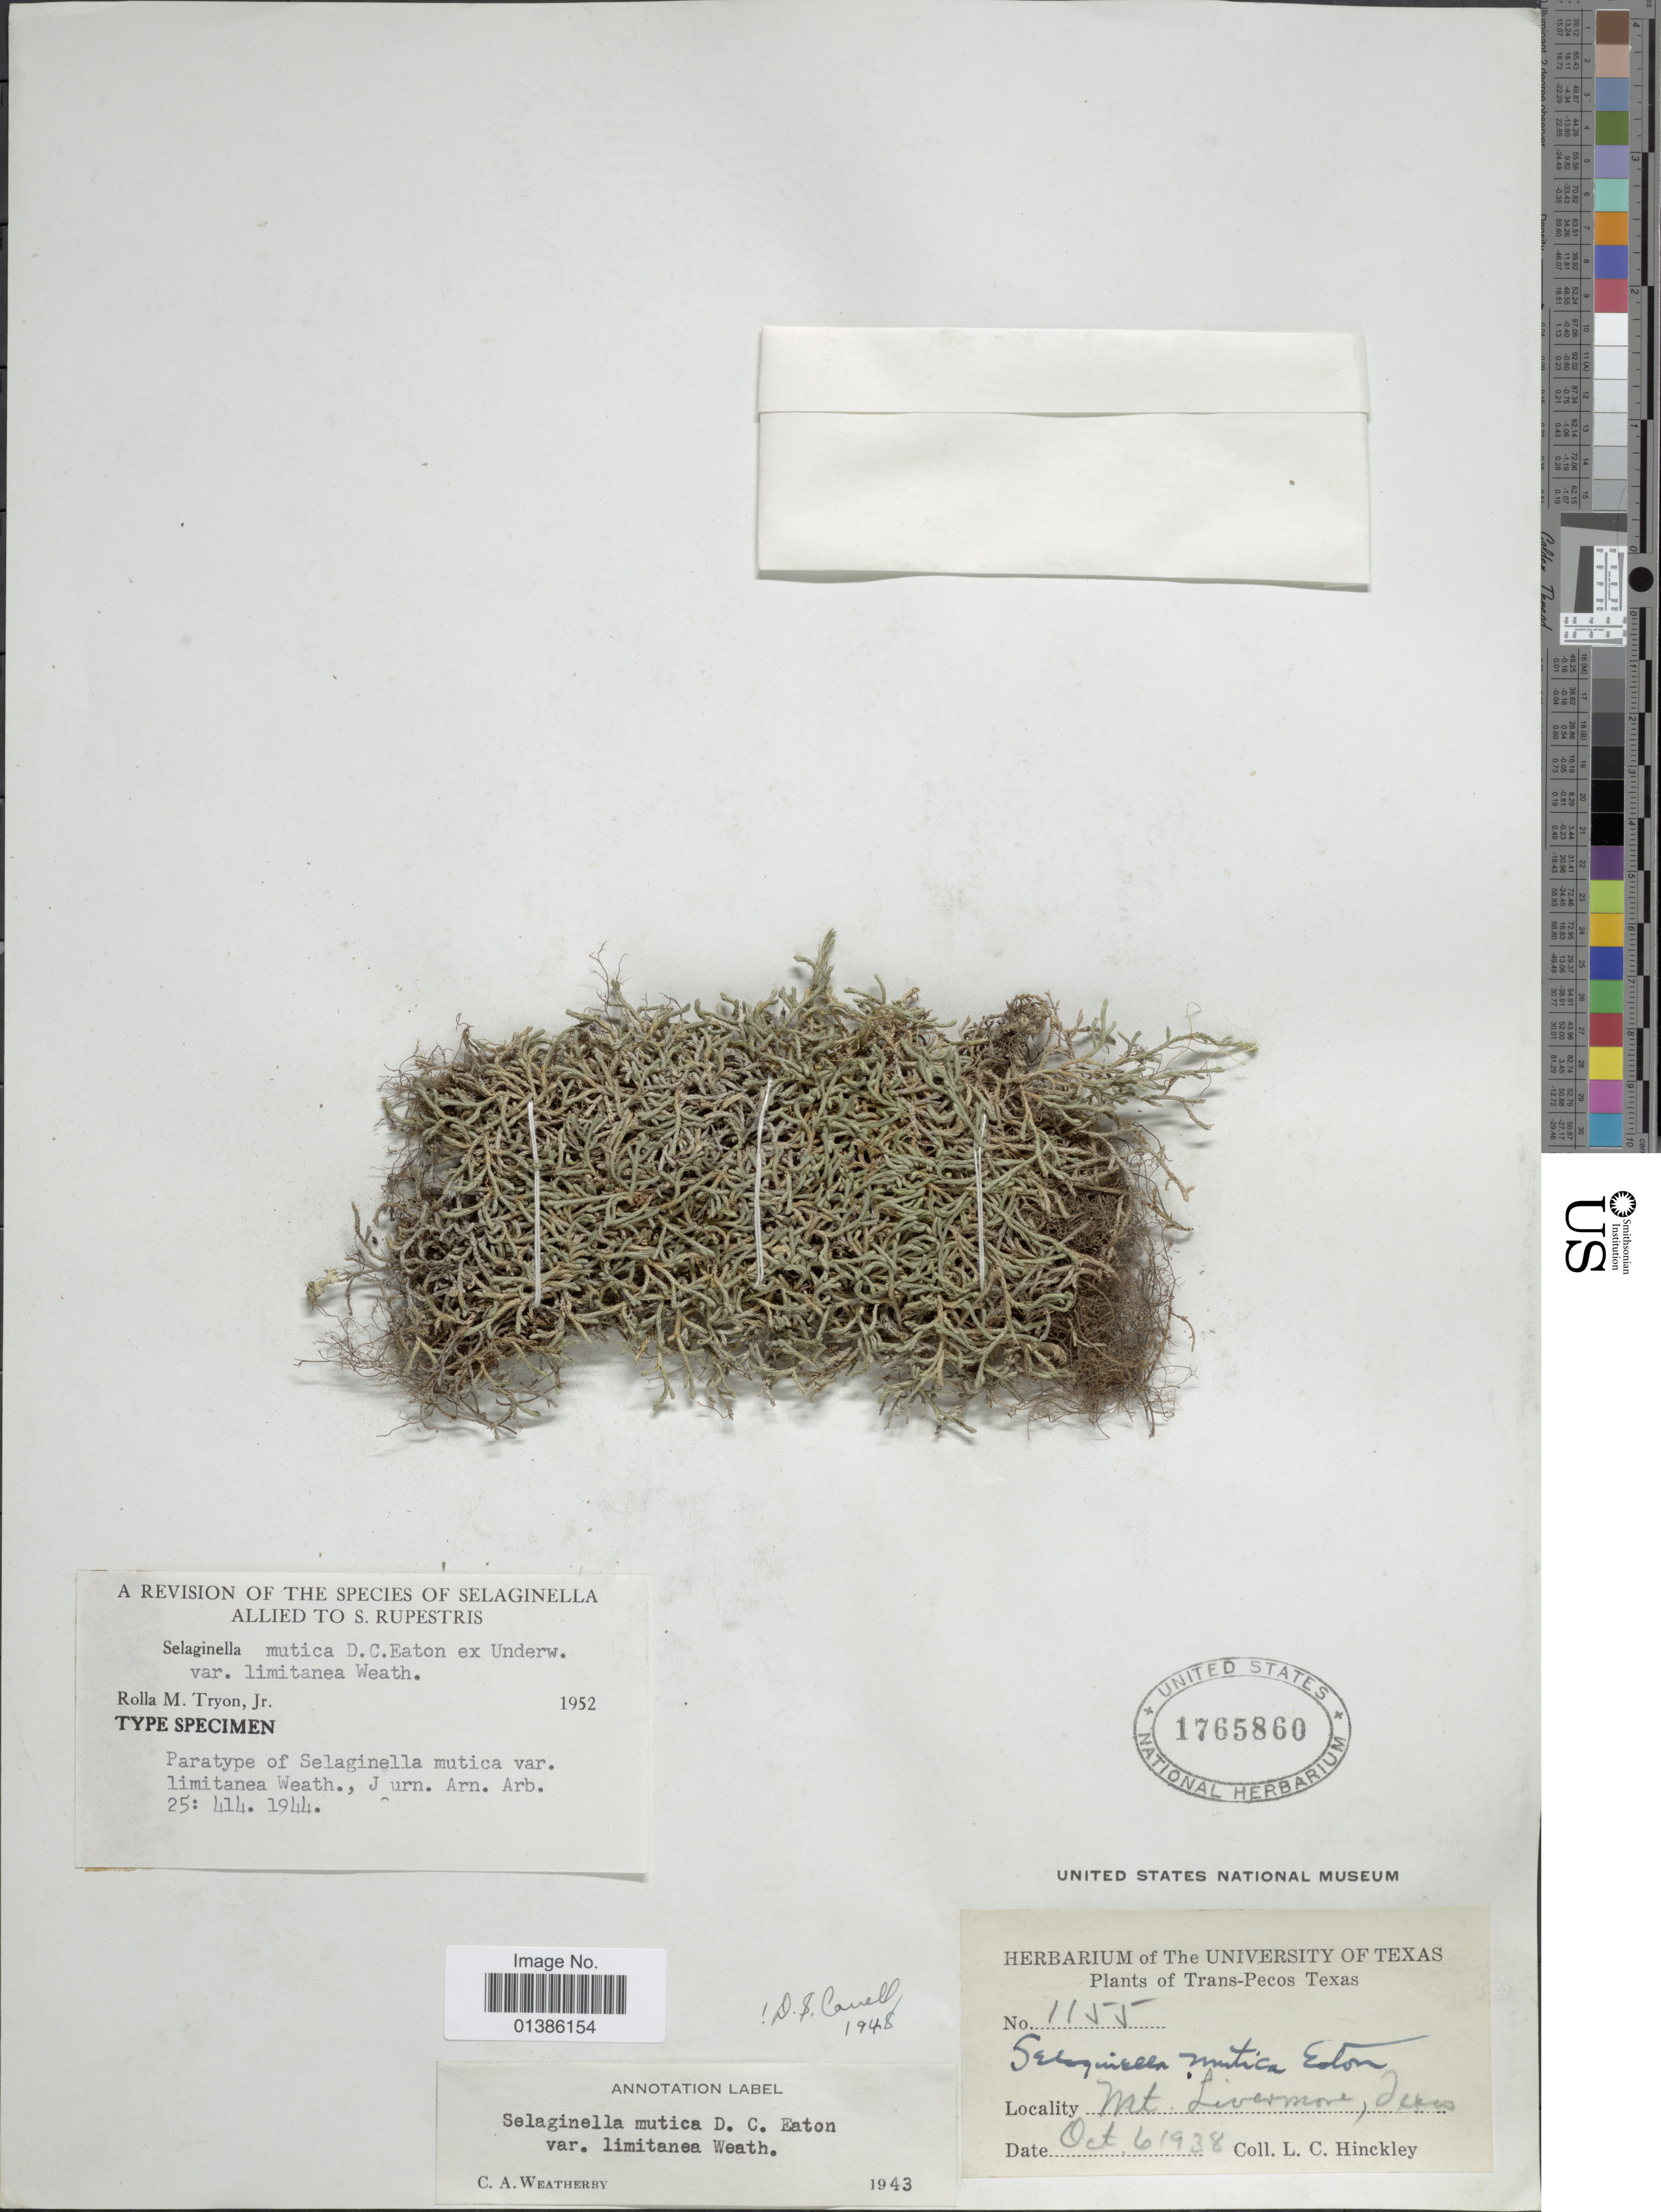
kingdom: Plantae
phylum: Tracheophyta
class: Lycopodiopsida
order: Selaginellales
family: Selaginellaceae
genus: Selaginella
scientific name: Selaginella mutica var. limitanea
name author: Weath.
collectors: L. Hinckley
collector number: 1155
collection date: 1938-10-06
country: United States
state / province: Texas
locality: Trans-Pecos Texas. Mt. Livermore.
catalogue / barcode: US 1765860